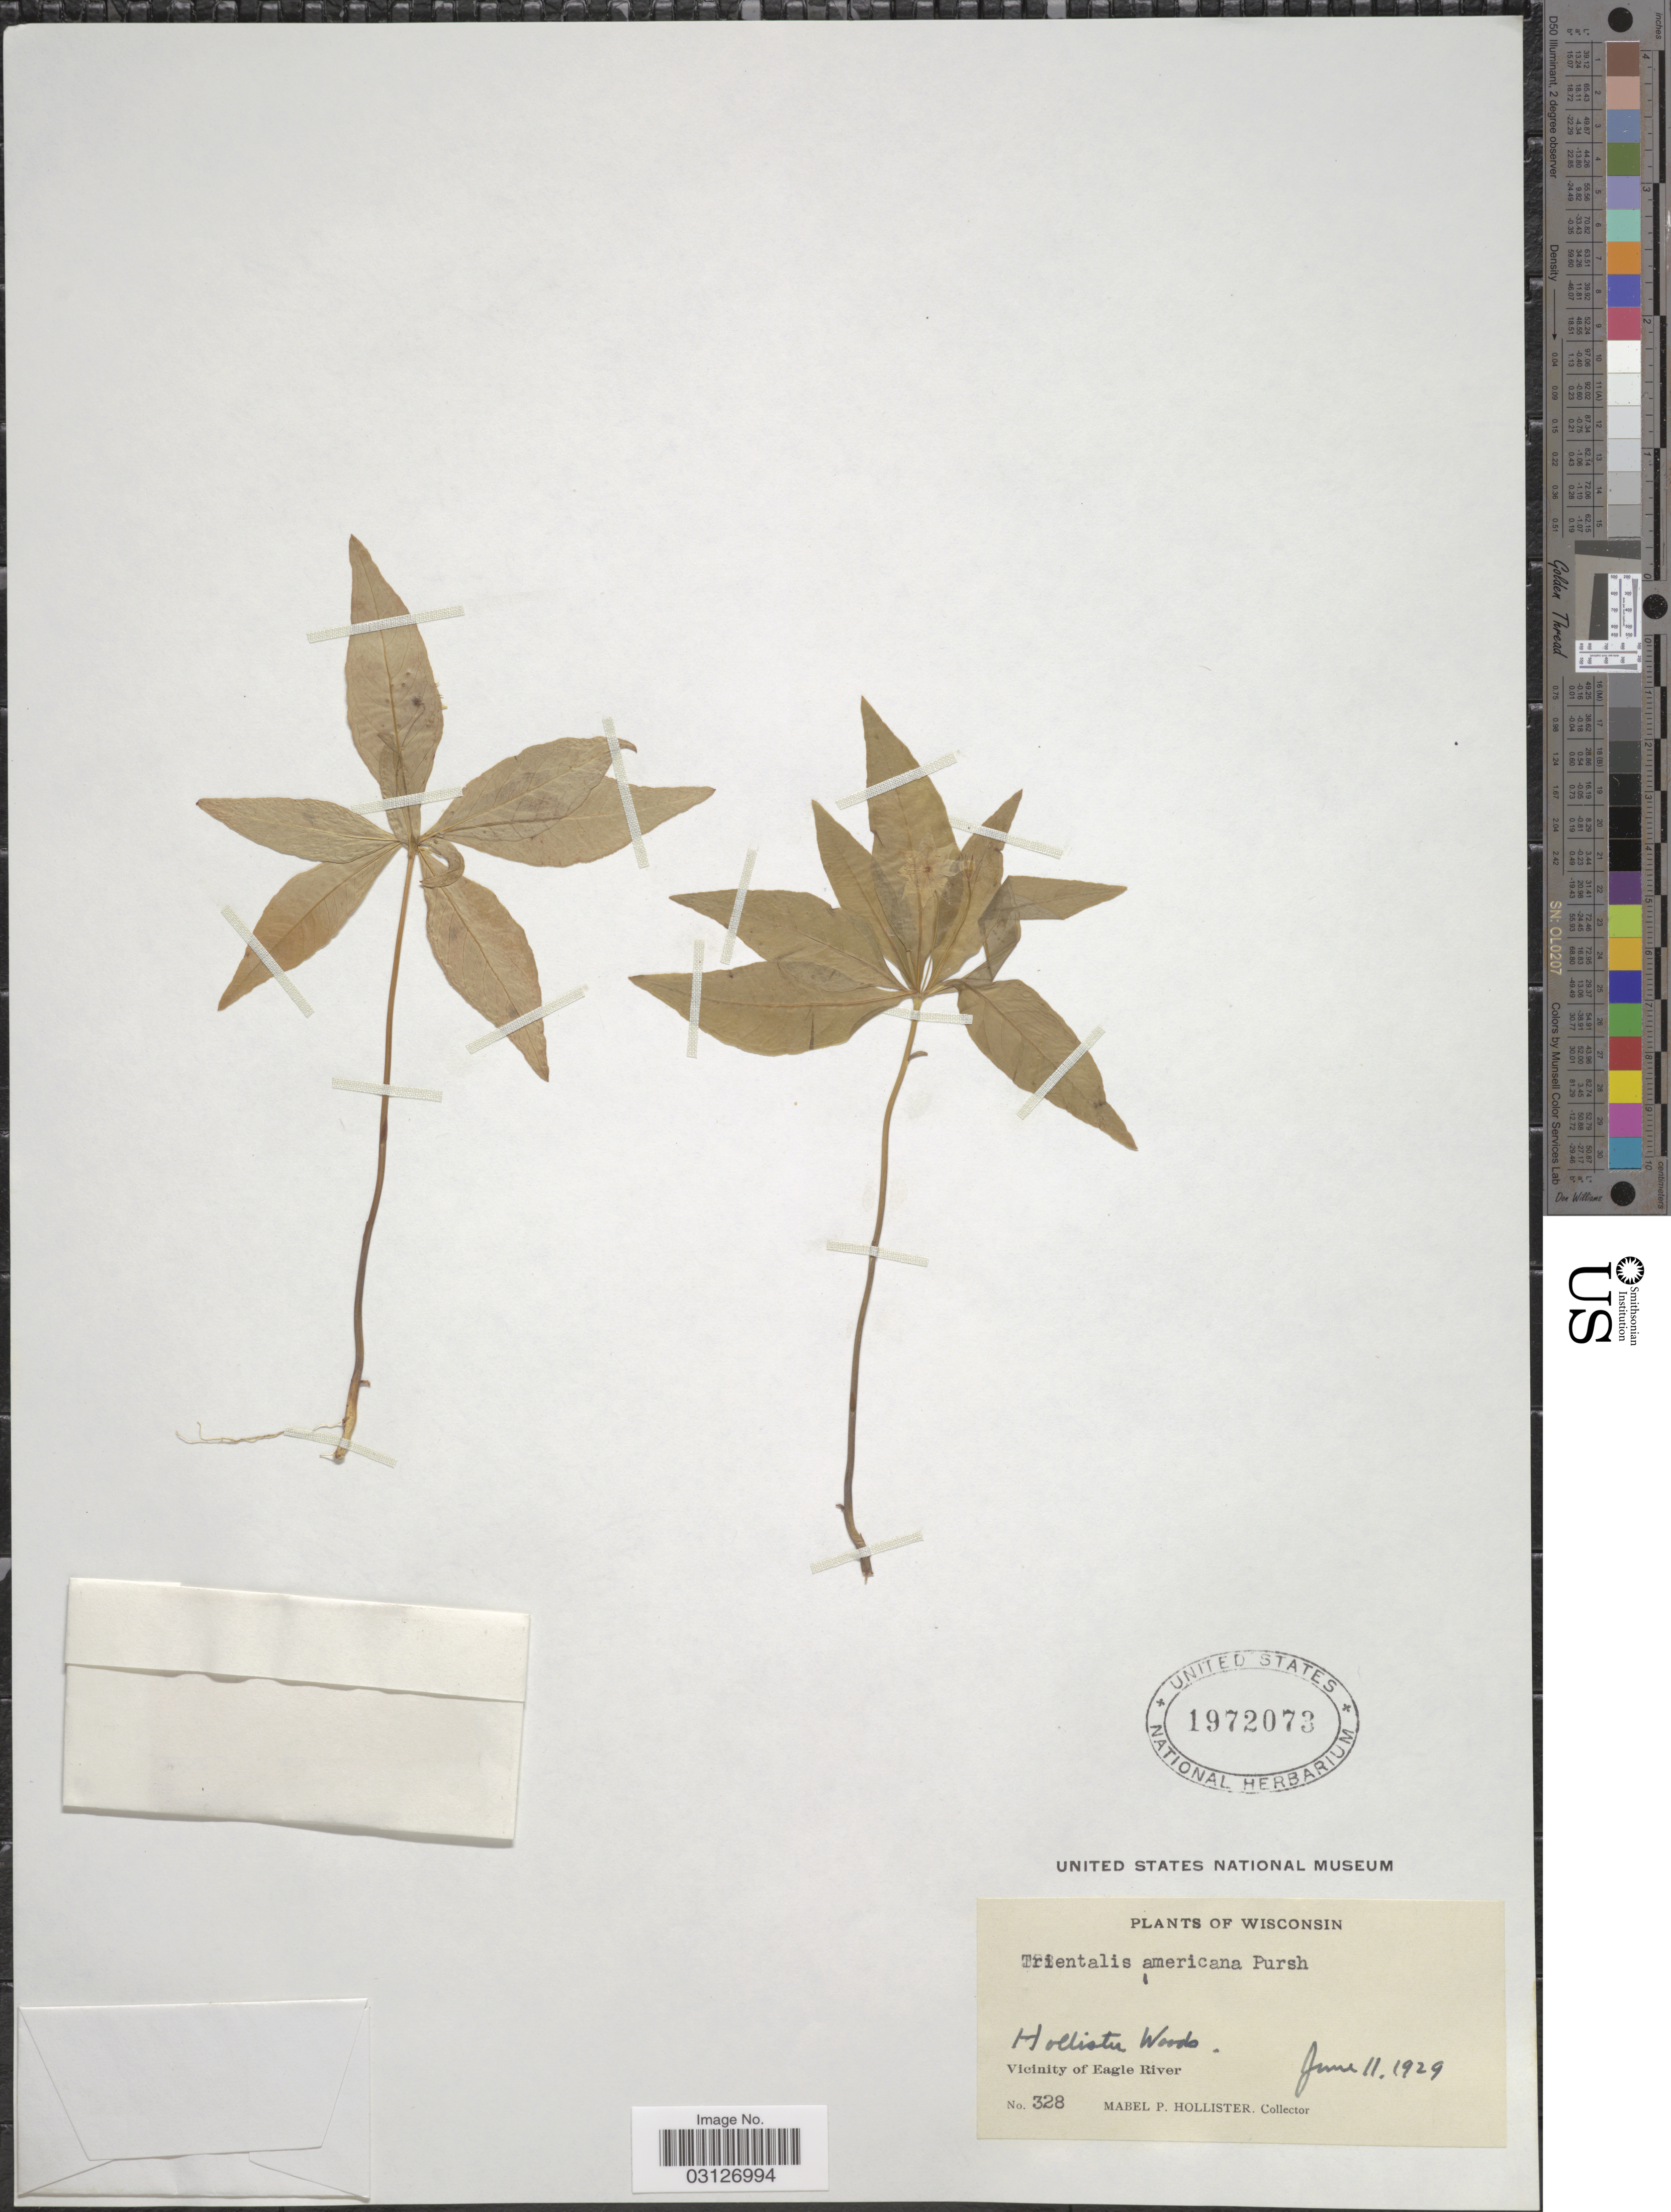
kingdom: Plantae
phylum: Tracheophyta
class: Magnoliopsida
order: Ericales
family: Primulaceae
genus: Trientalis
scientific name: Trientalis americana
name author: Pursh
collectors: M. Hollister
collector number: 328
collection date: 1929-06-11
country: United States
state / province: Wisconsin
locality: Hollister woods. Vicinity of Eagle River.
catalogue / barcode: US 1972073